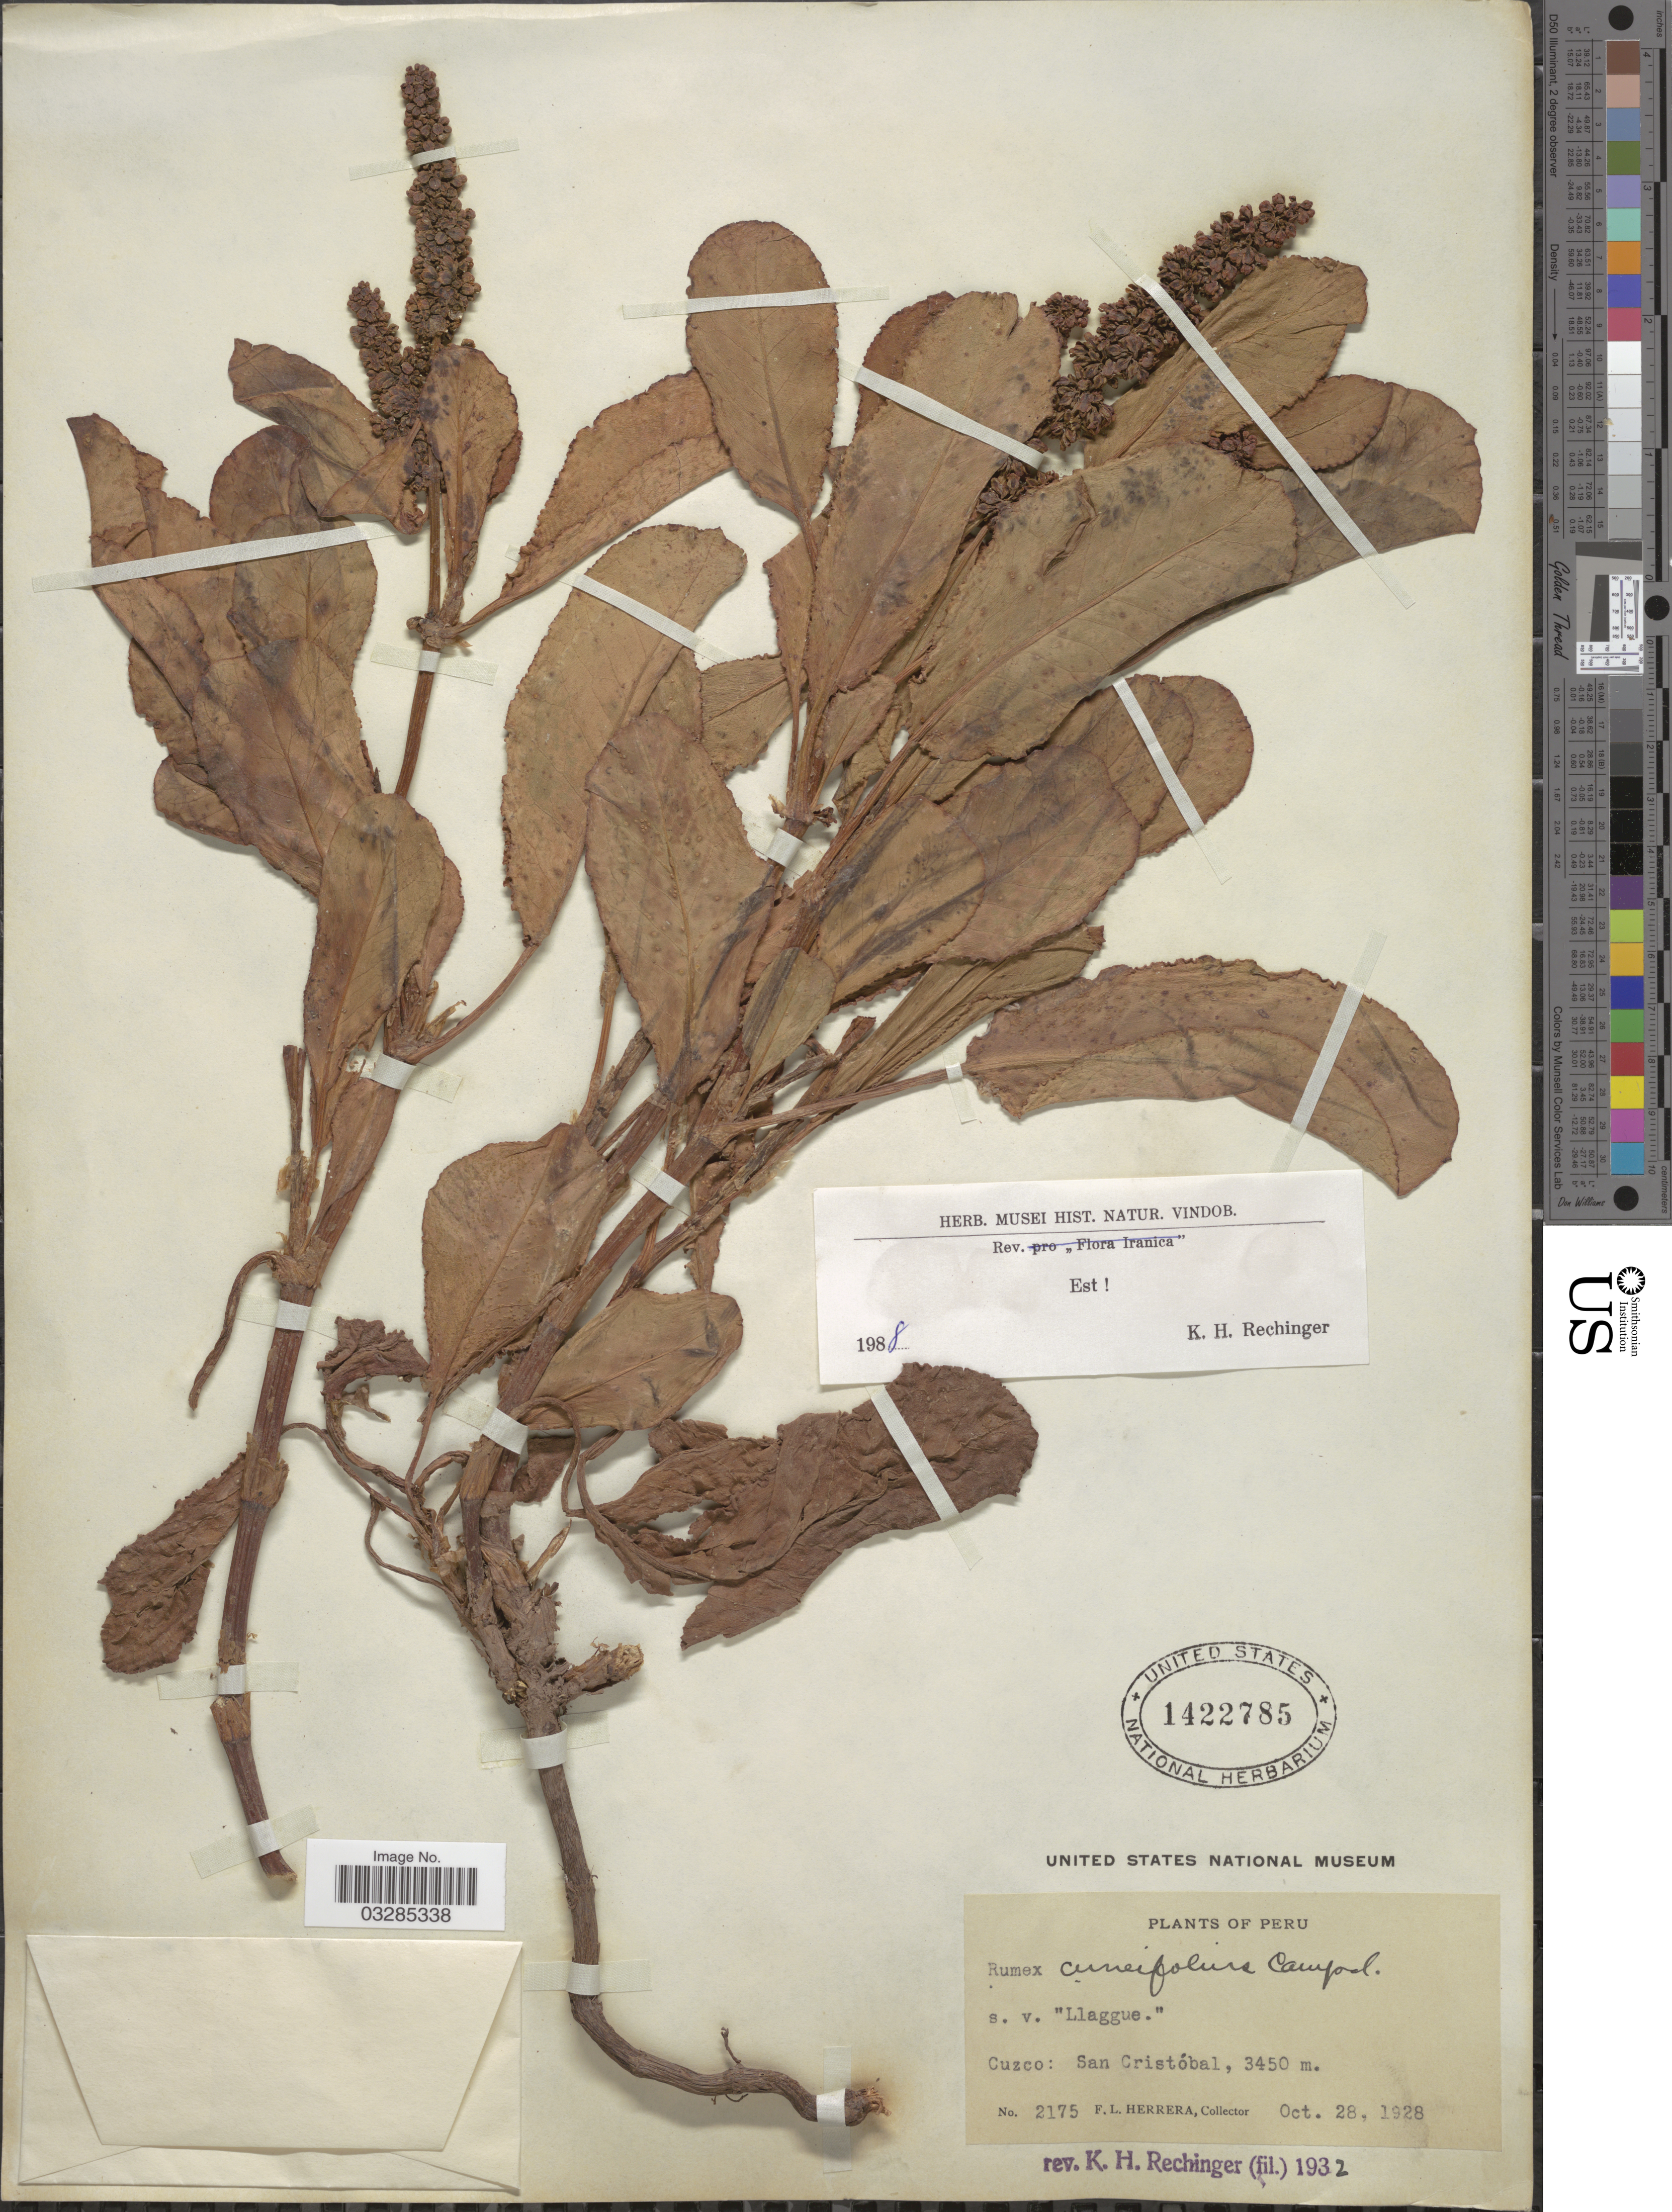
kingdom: Plantae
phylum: Tracheophyta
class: Magnoliopsida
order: Caryophyllales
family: Polygonaceae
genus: Rumex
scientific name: Rumex cuneifolius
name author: Campd.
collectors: F. L. Herrera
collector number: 2175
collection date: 1928-10-28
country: Peru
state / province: Cusco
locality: Llaggue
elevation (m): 3450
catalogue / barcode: US 1422785